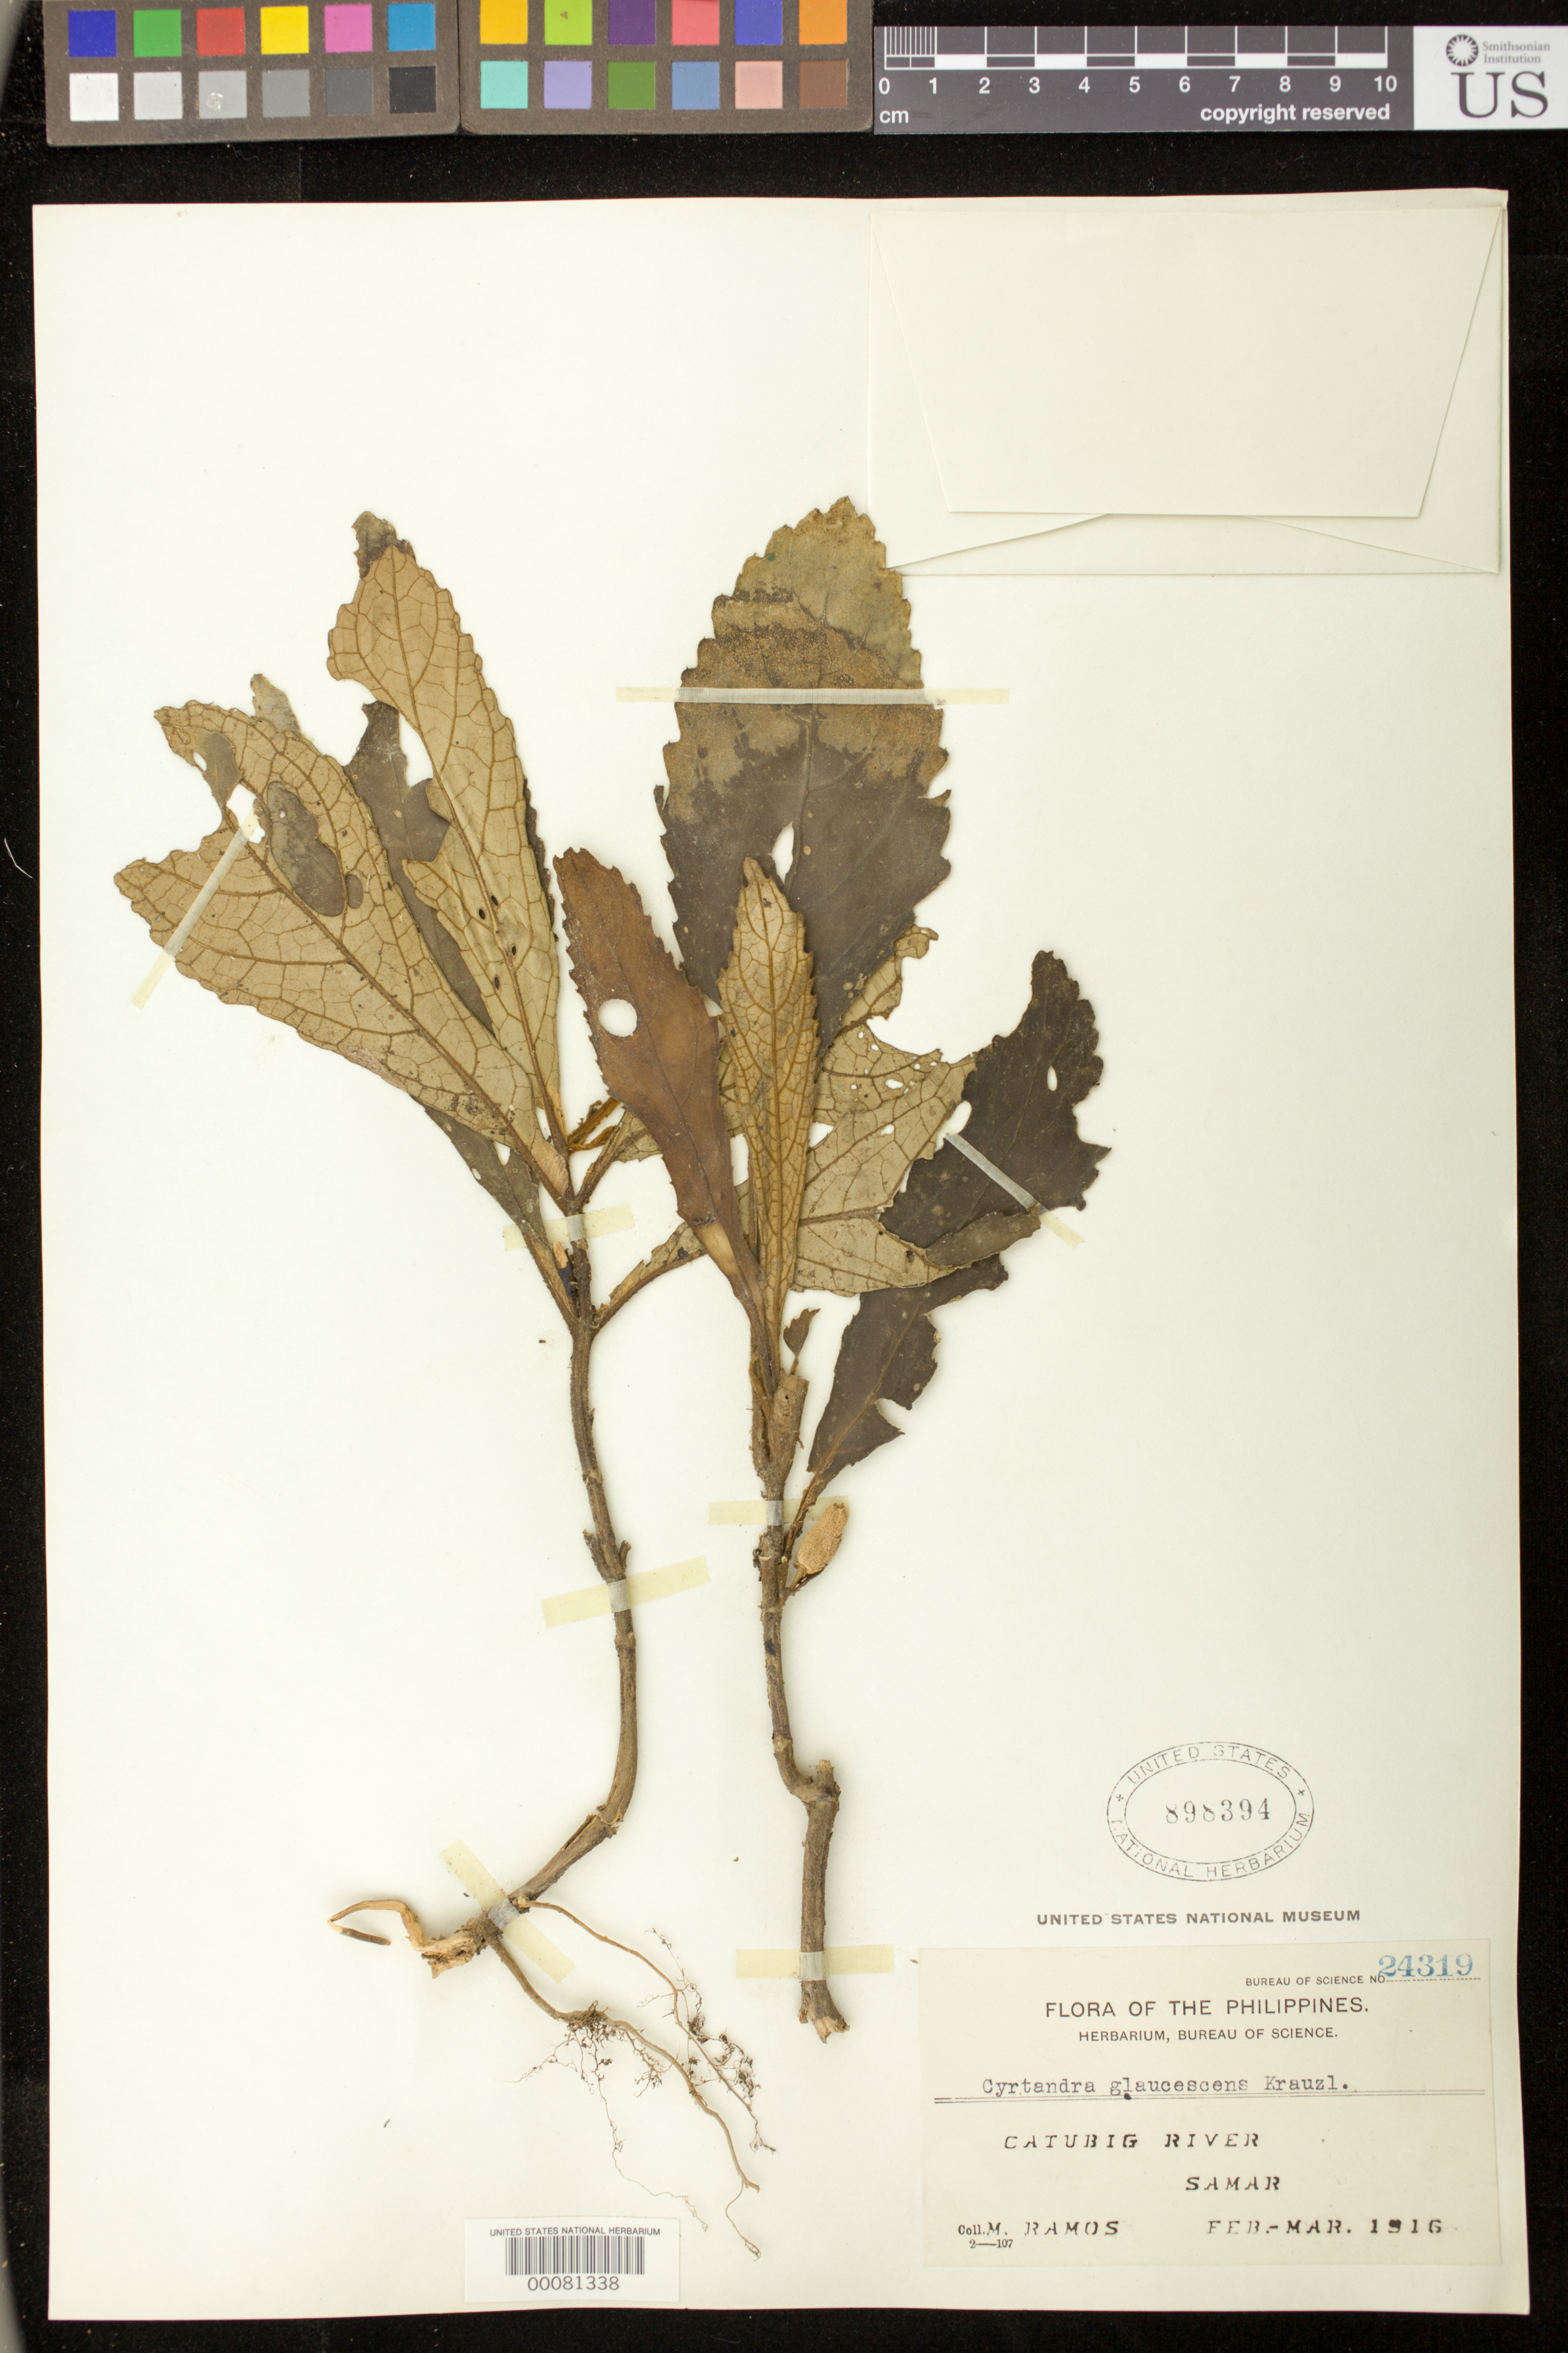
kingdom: Plantae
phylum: Tracheophyta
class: Magnoliopsida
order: Lamiales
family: Gesneriaceae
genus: Cyrtandra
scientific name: Cyrtandra pallidifolia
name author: Kraenzl.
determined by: Skog, Laurence E.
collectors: M. Ramos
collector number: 24319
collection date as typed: Feb-Mar 1916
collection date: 1916-02/1916-03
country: Philippines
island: Samar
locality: Catubig river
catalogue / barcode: US 898394